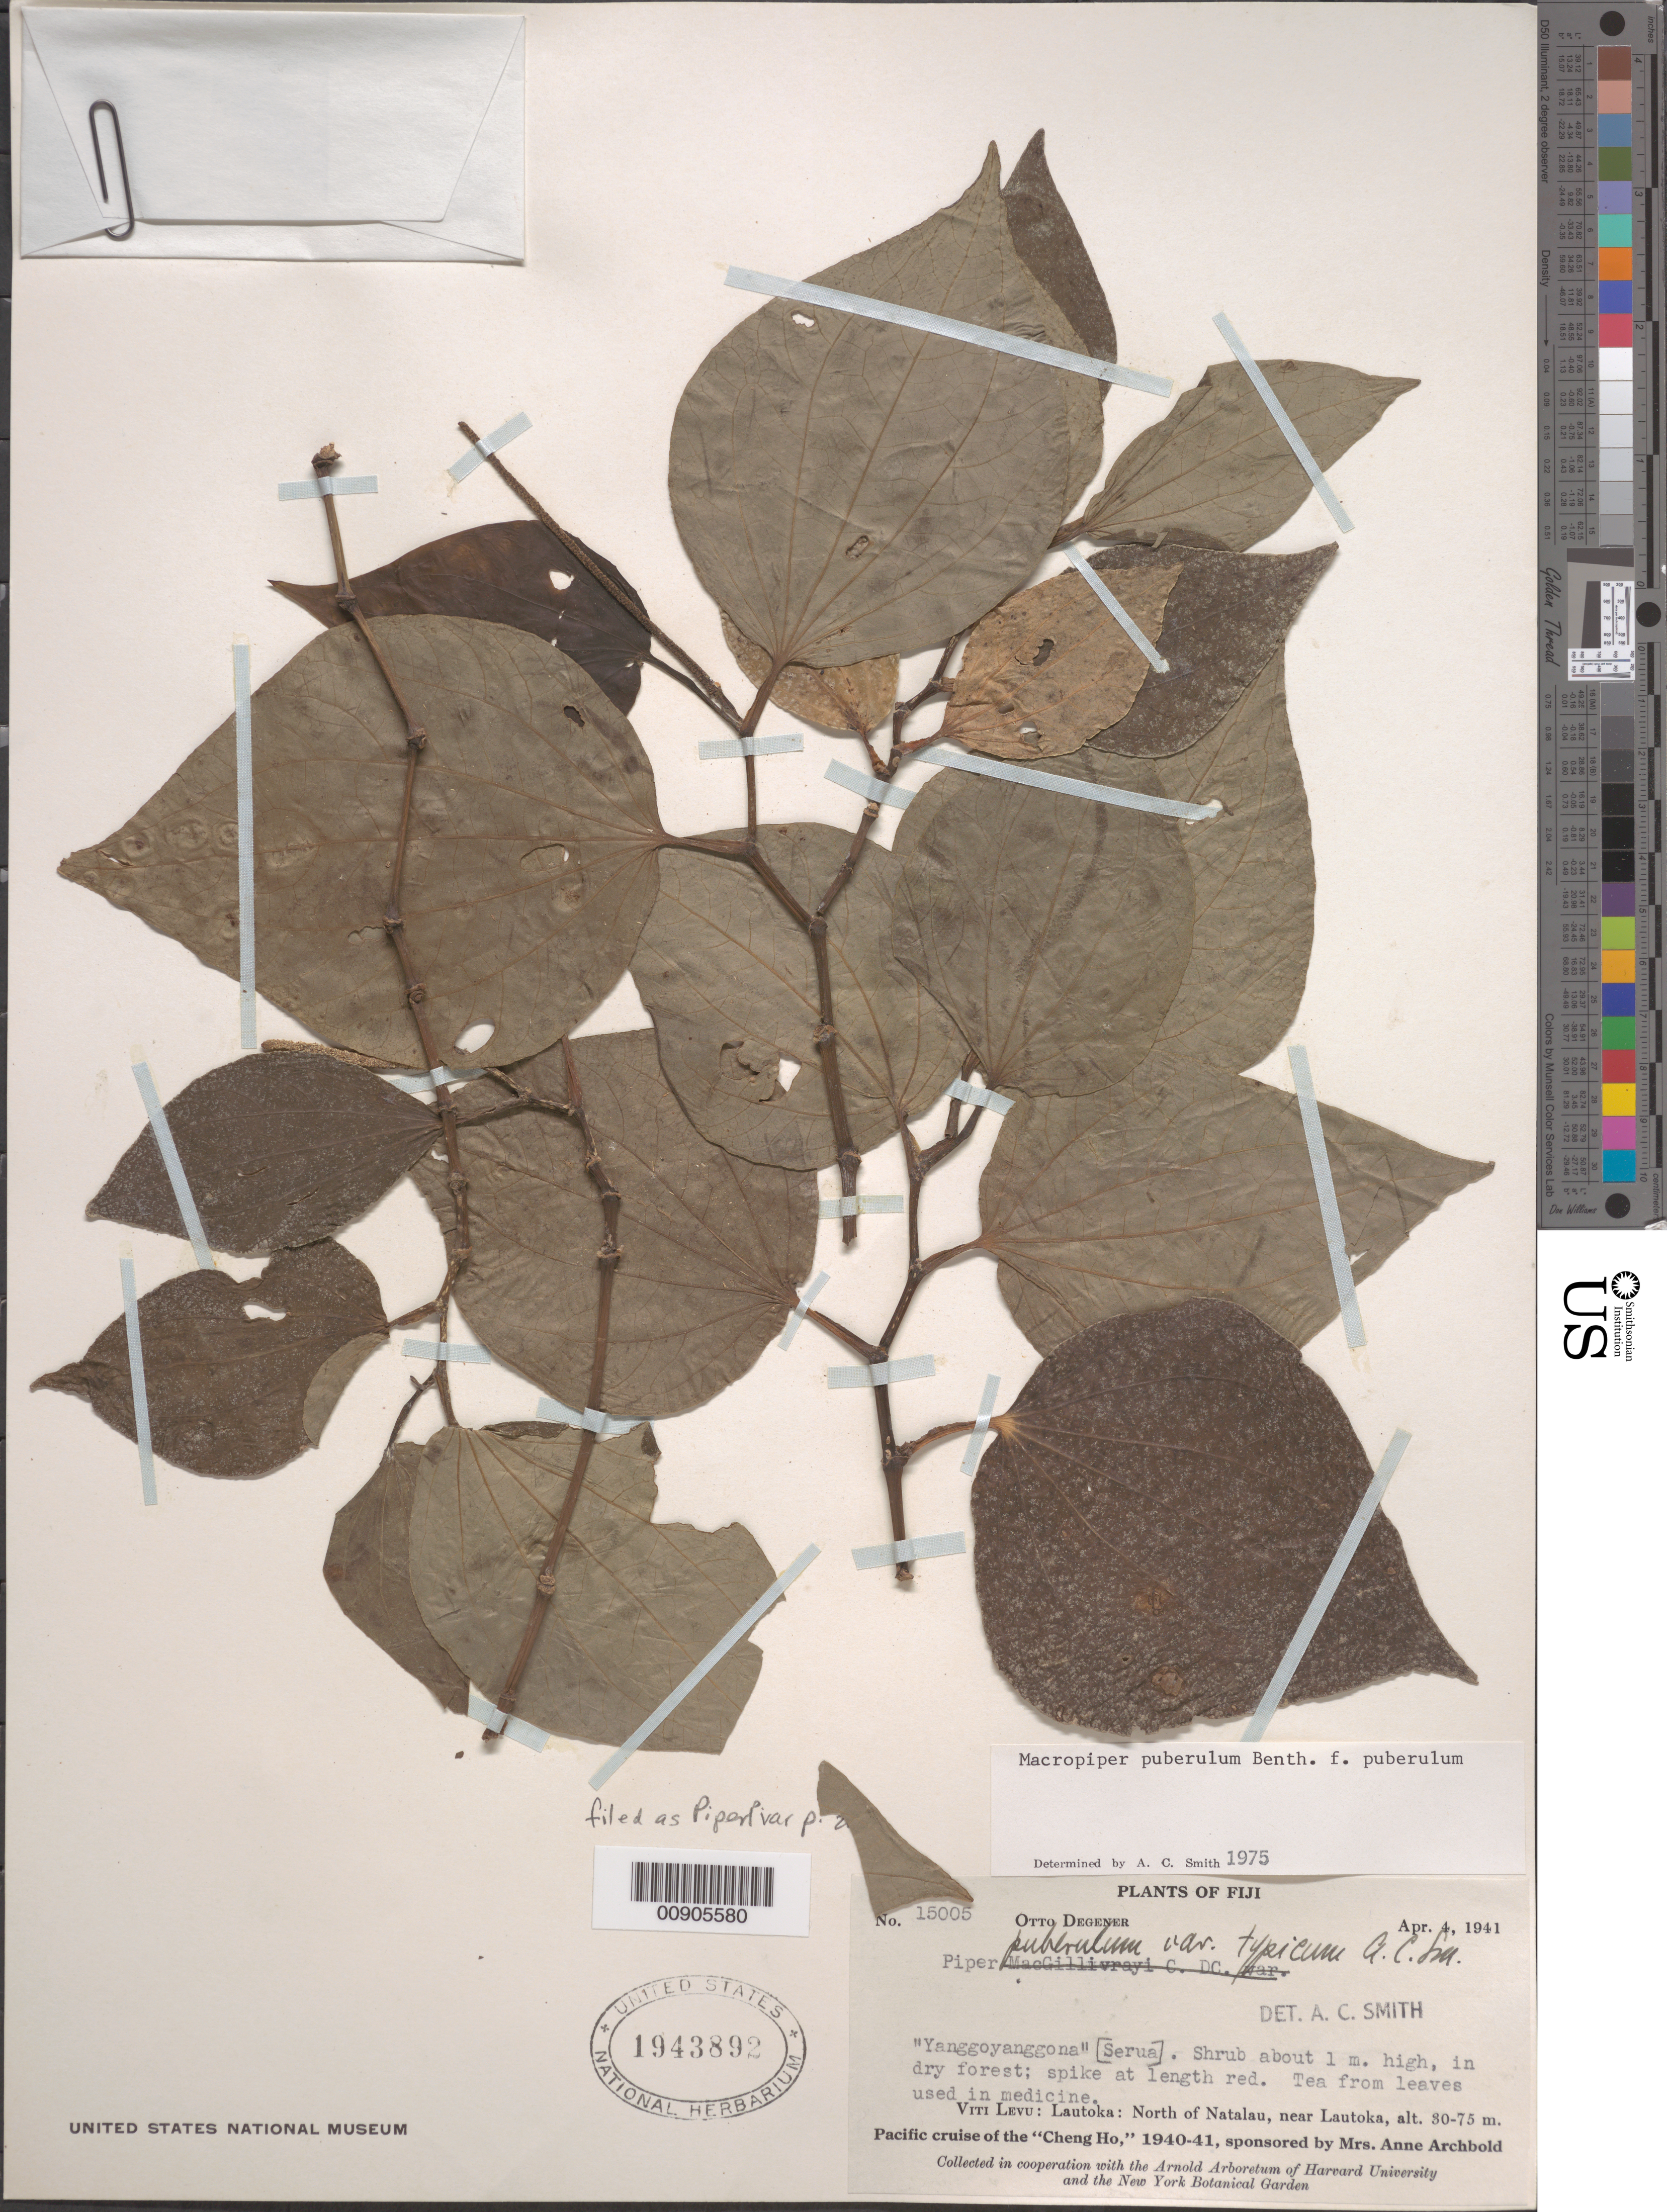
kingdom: Plantae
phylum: Tracheophyta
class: Magnoliopsida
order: Piperales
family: Piperaceae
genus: Piper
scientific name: Piper puberulum var. puberulum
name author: (Benth.) Benth.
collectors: O. Degener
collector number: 15005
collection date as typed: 04 Apr 1941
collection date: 1941-04-04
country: Fiji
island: Viti Levu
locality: Lautoka: North of Natalau, near Lautoka.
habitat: Dry forest.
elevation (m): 30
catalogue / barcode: US 1943892